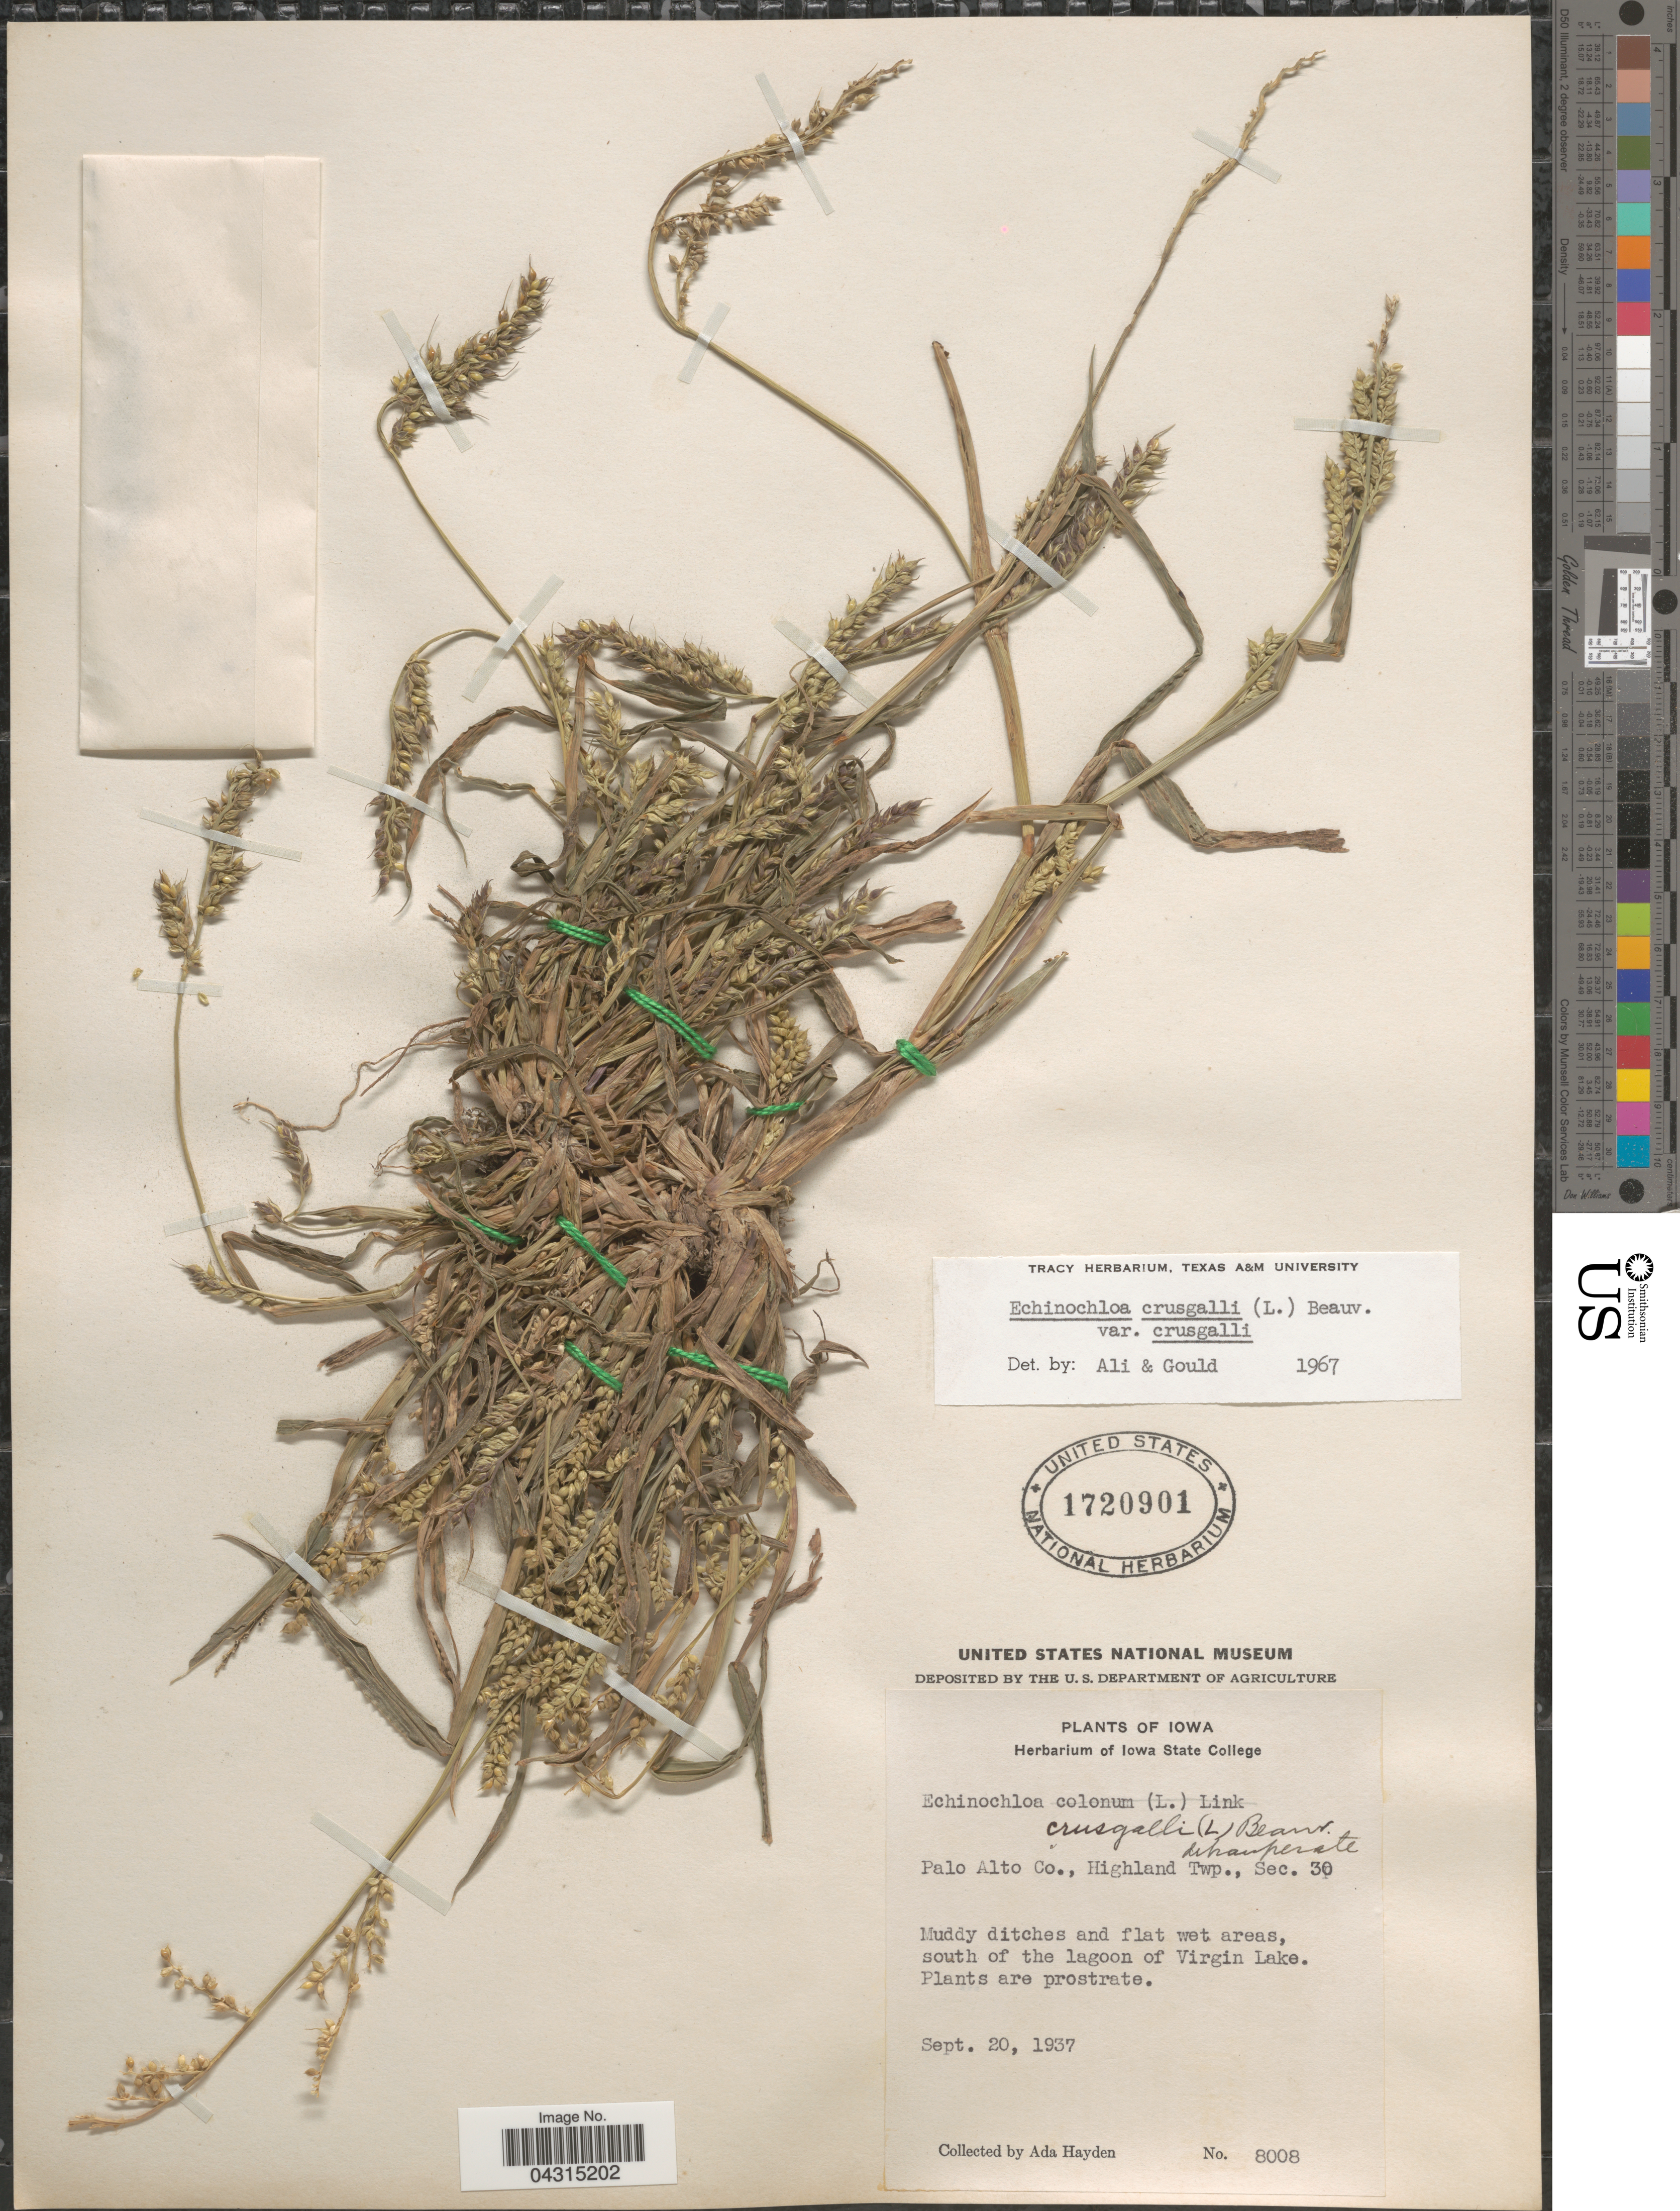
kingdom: Plantae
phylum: Tracheophyta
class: Liliopsida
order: Poales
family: Poaceae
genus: Echinochloa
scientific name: Echinochloa crus-galli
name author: (L.) P. Beauv.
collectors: Ada Hayden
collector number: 8008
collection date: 1937-09-20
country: United States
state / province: Iowa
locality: Palo Alto Co., Highland Twp., Sec. 30. Muddy ditches and flat wet areas, south of the lagoon of Virgin Lake.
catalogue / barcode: US 1720901